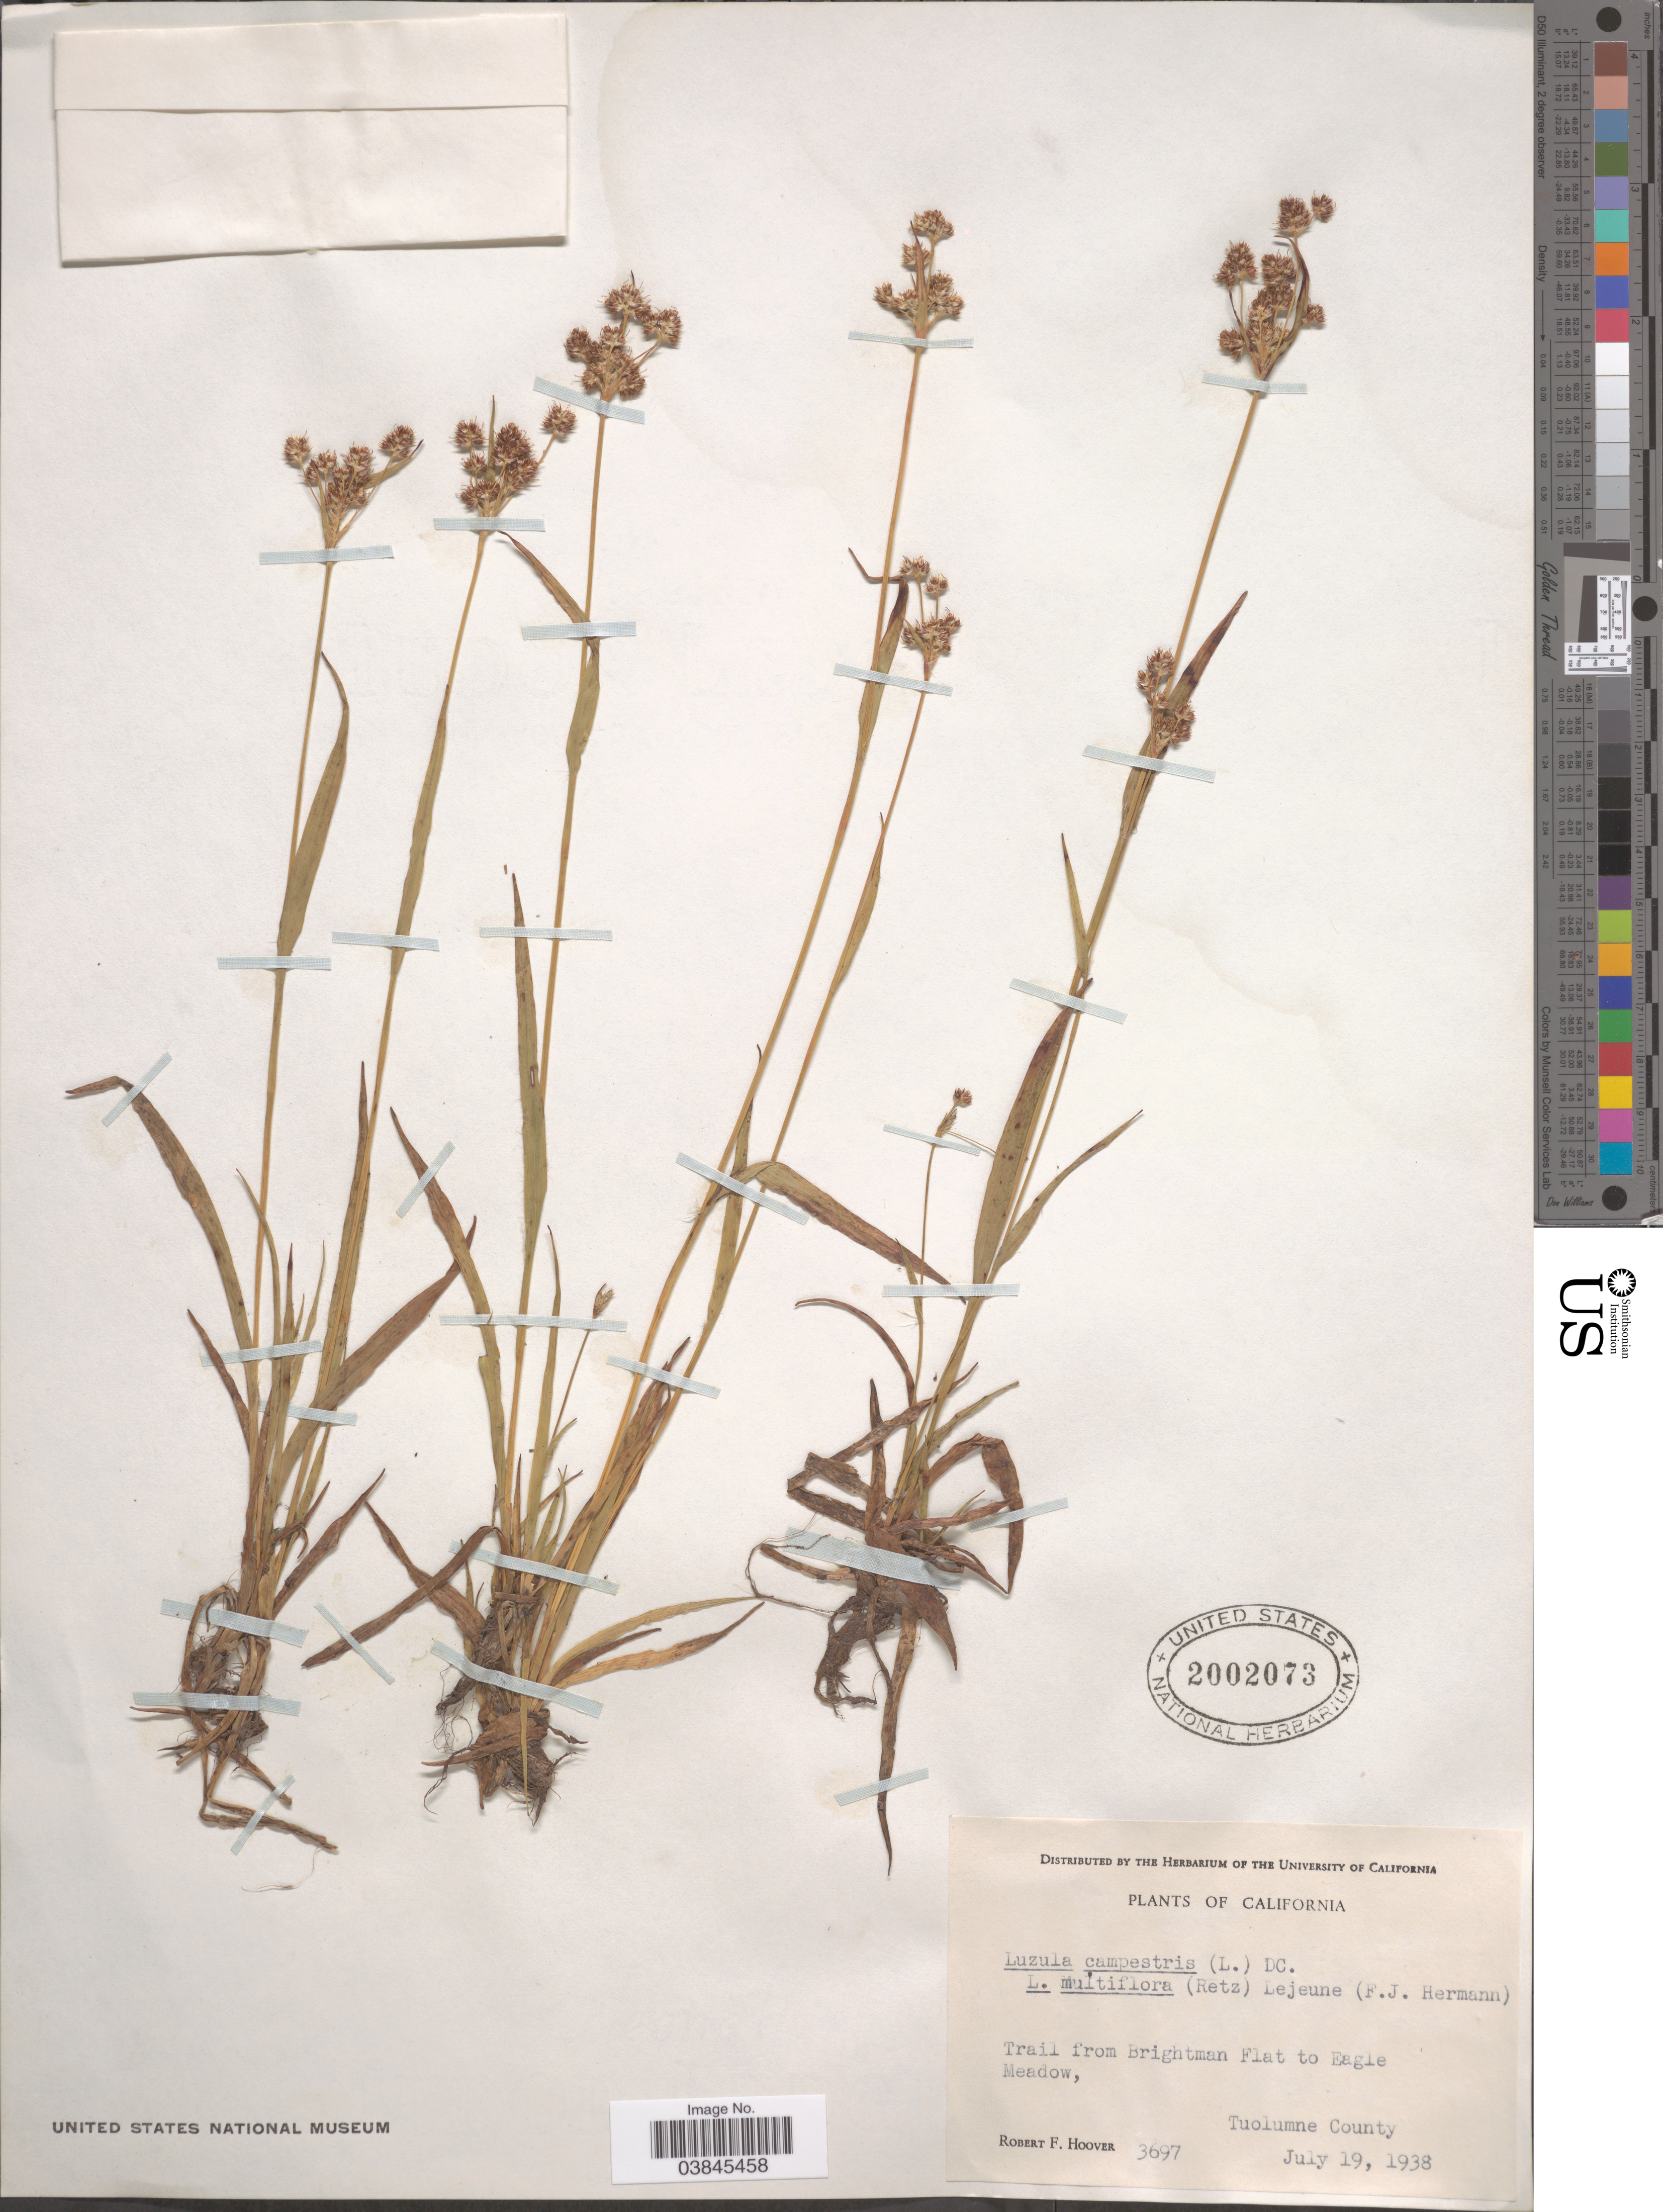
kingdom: Plantae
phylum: Tracheophyta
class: Liliopsida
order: Poales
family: Juncaceae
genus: Luzula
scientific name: Luzula campestris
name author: (L.) DC.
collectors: R. F. Hoover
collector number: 3697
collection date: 1938-07-19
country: United States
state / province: California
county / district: Tuolumne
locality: Trail from Brighman Flat to Eagle Meadow, Tuolumne County.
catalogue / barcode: US 2002073